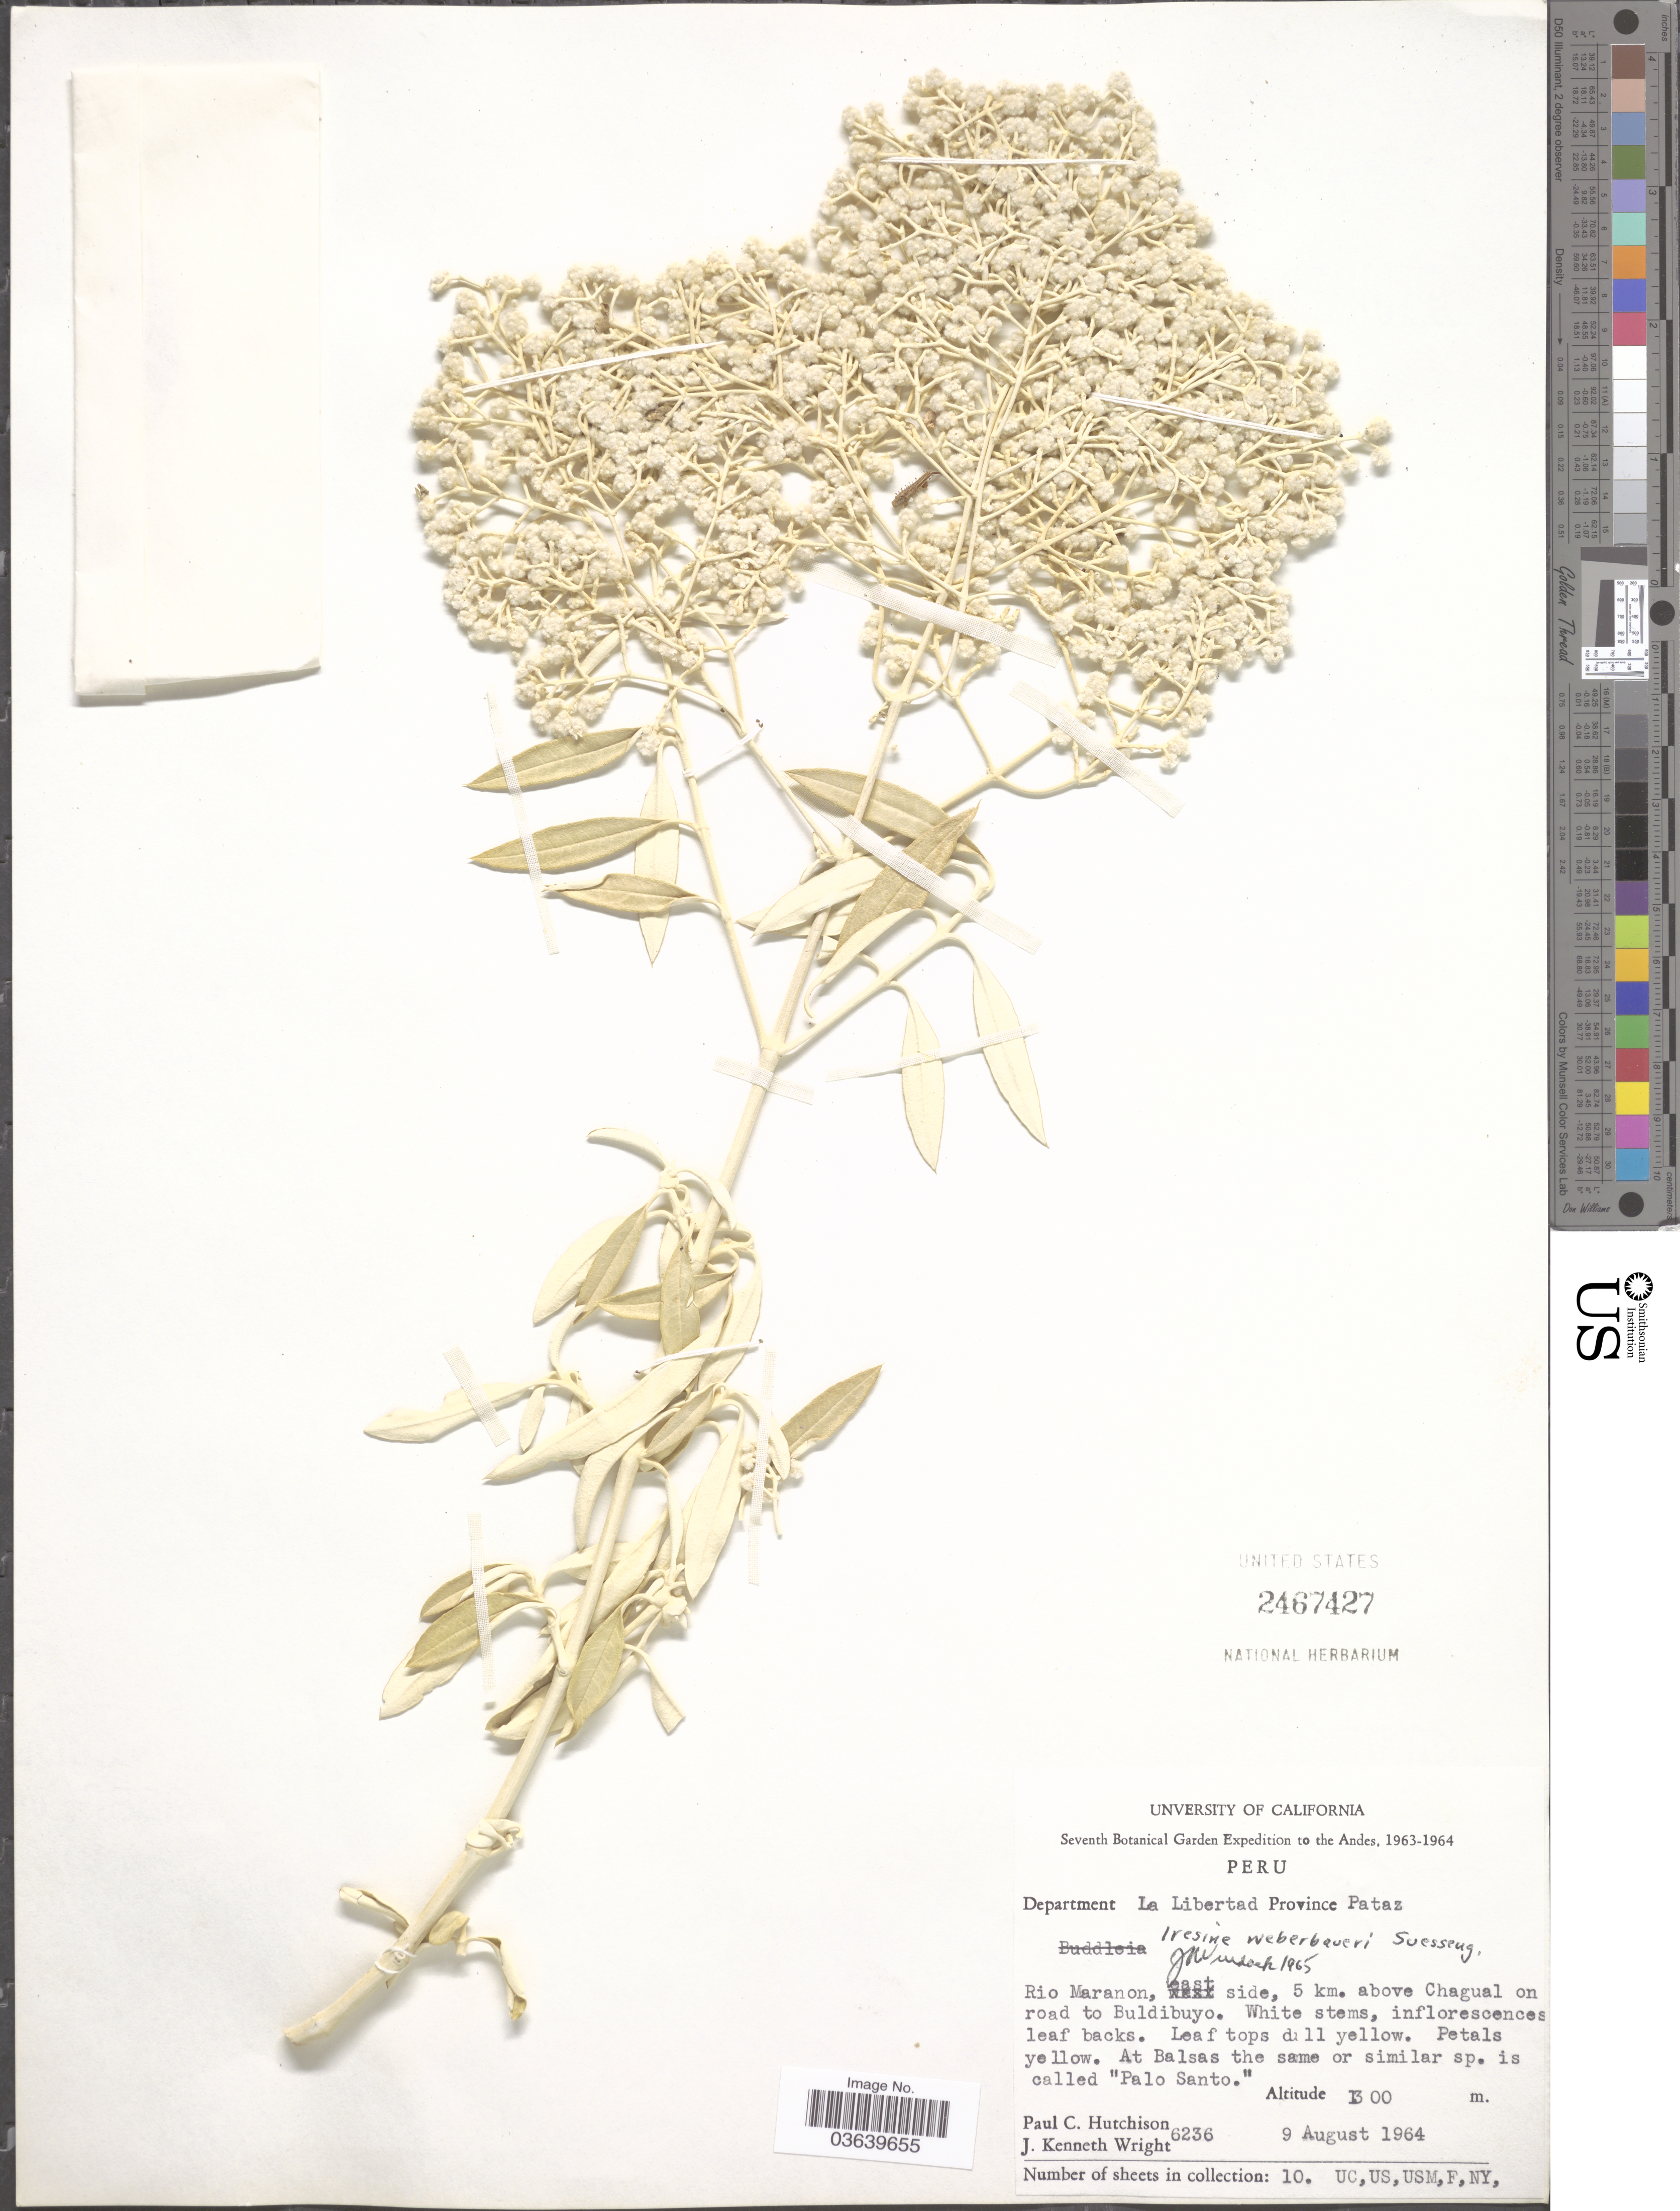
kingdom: Plantae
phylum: Tracheophyta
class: Magnoliopsida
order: Caryophyllales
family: Amaranthaceae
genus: Pedersenia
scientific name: Pedersenia weberbaueri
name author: (Suess.) Holub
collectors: P. C. Hutchison & J. K. Wright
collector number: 6236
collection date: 1964-08-09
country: Peru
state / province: La Libertad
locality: The Andes, Department La Libertad, Province Pataz. Rio Maranon, east side, 5 km. above Chagual on road to Buldibuyo.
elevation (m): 1300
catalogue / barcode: US 2467427